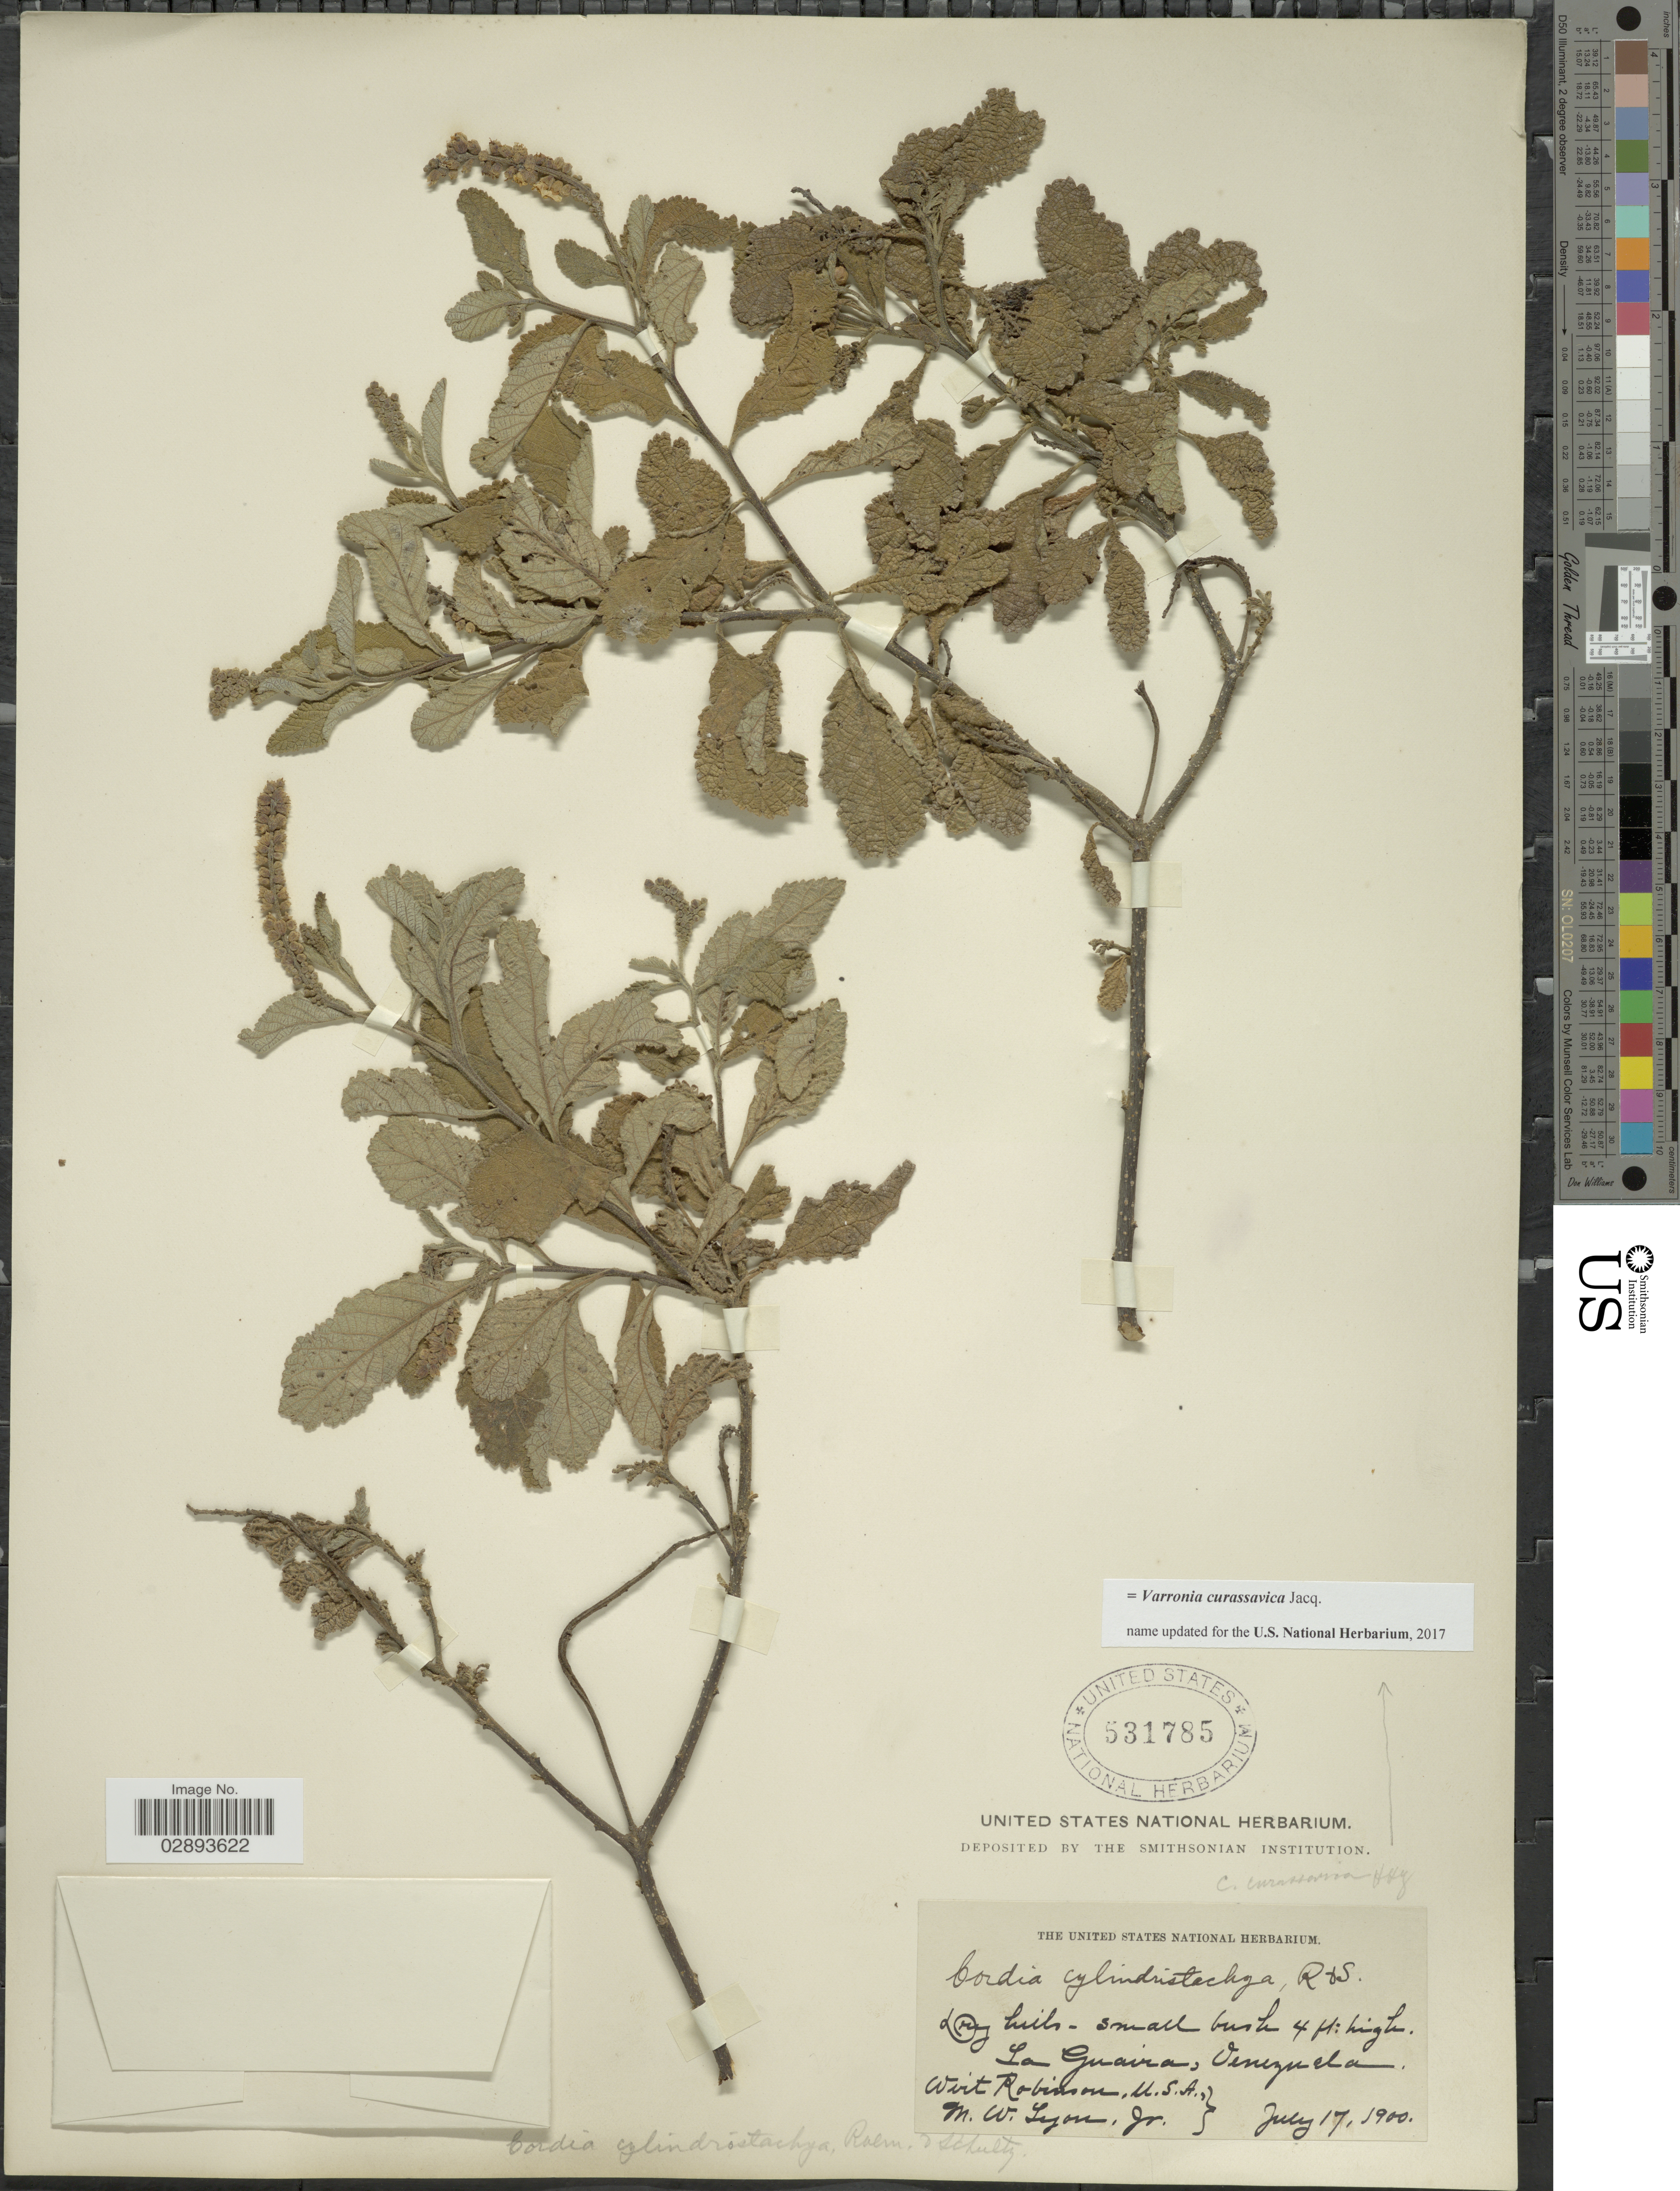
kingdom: Plantae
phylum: Tracheophyta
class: Magnoliopsida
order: Boraginales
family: Cordiaceae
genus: Varronia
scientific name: Varronia curassavica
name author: Jacq.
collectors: W. Robinson & M. W. Lyon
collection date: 1900-07-17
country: Venezuela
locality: La Guaira, Venezuela.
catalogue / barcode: US 531785